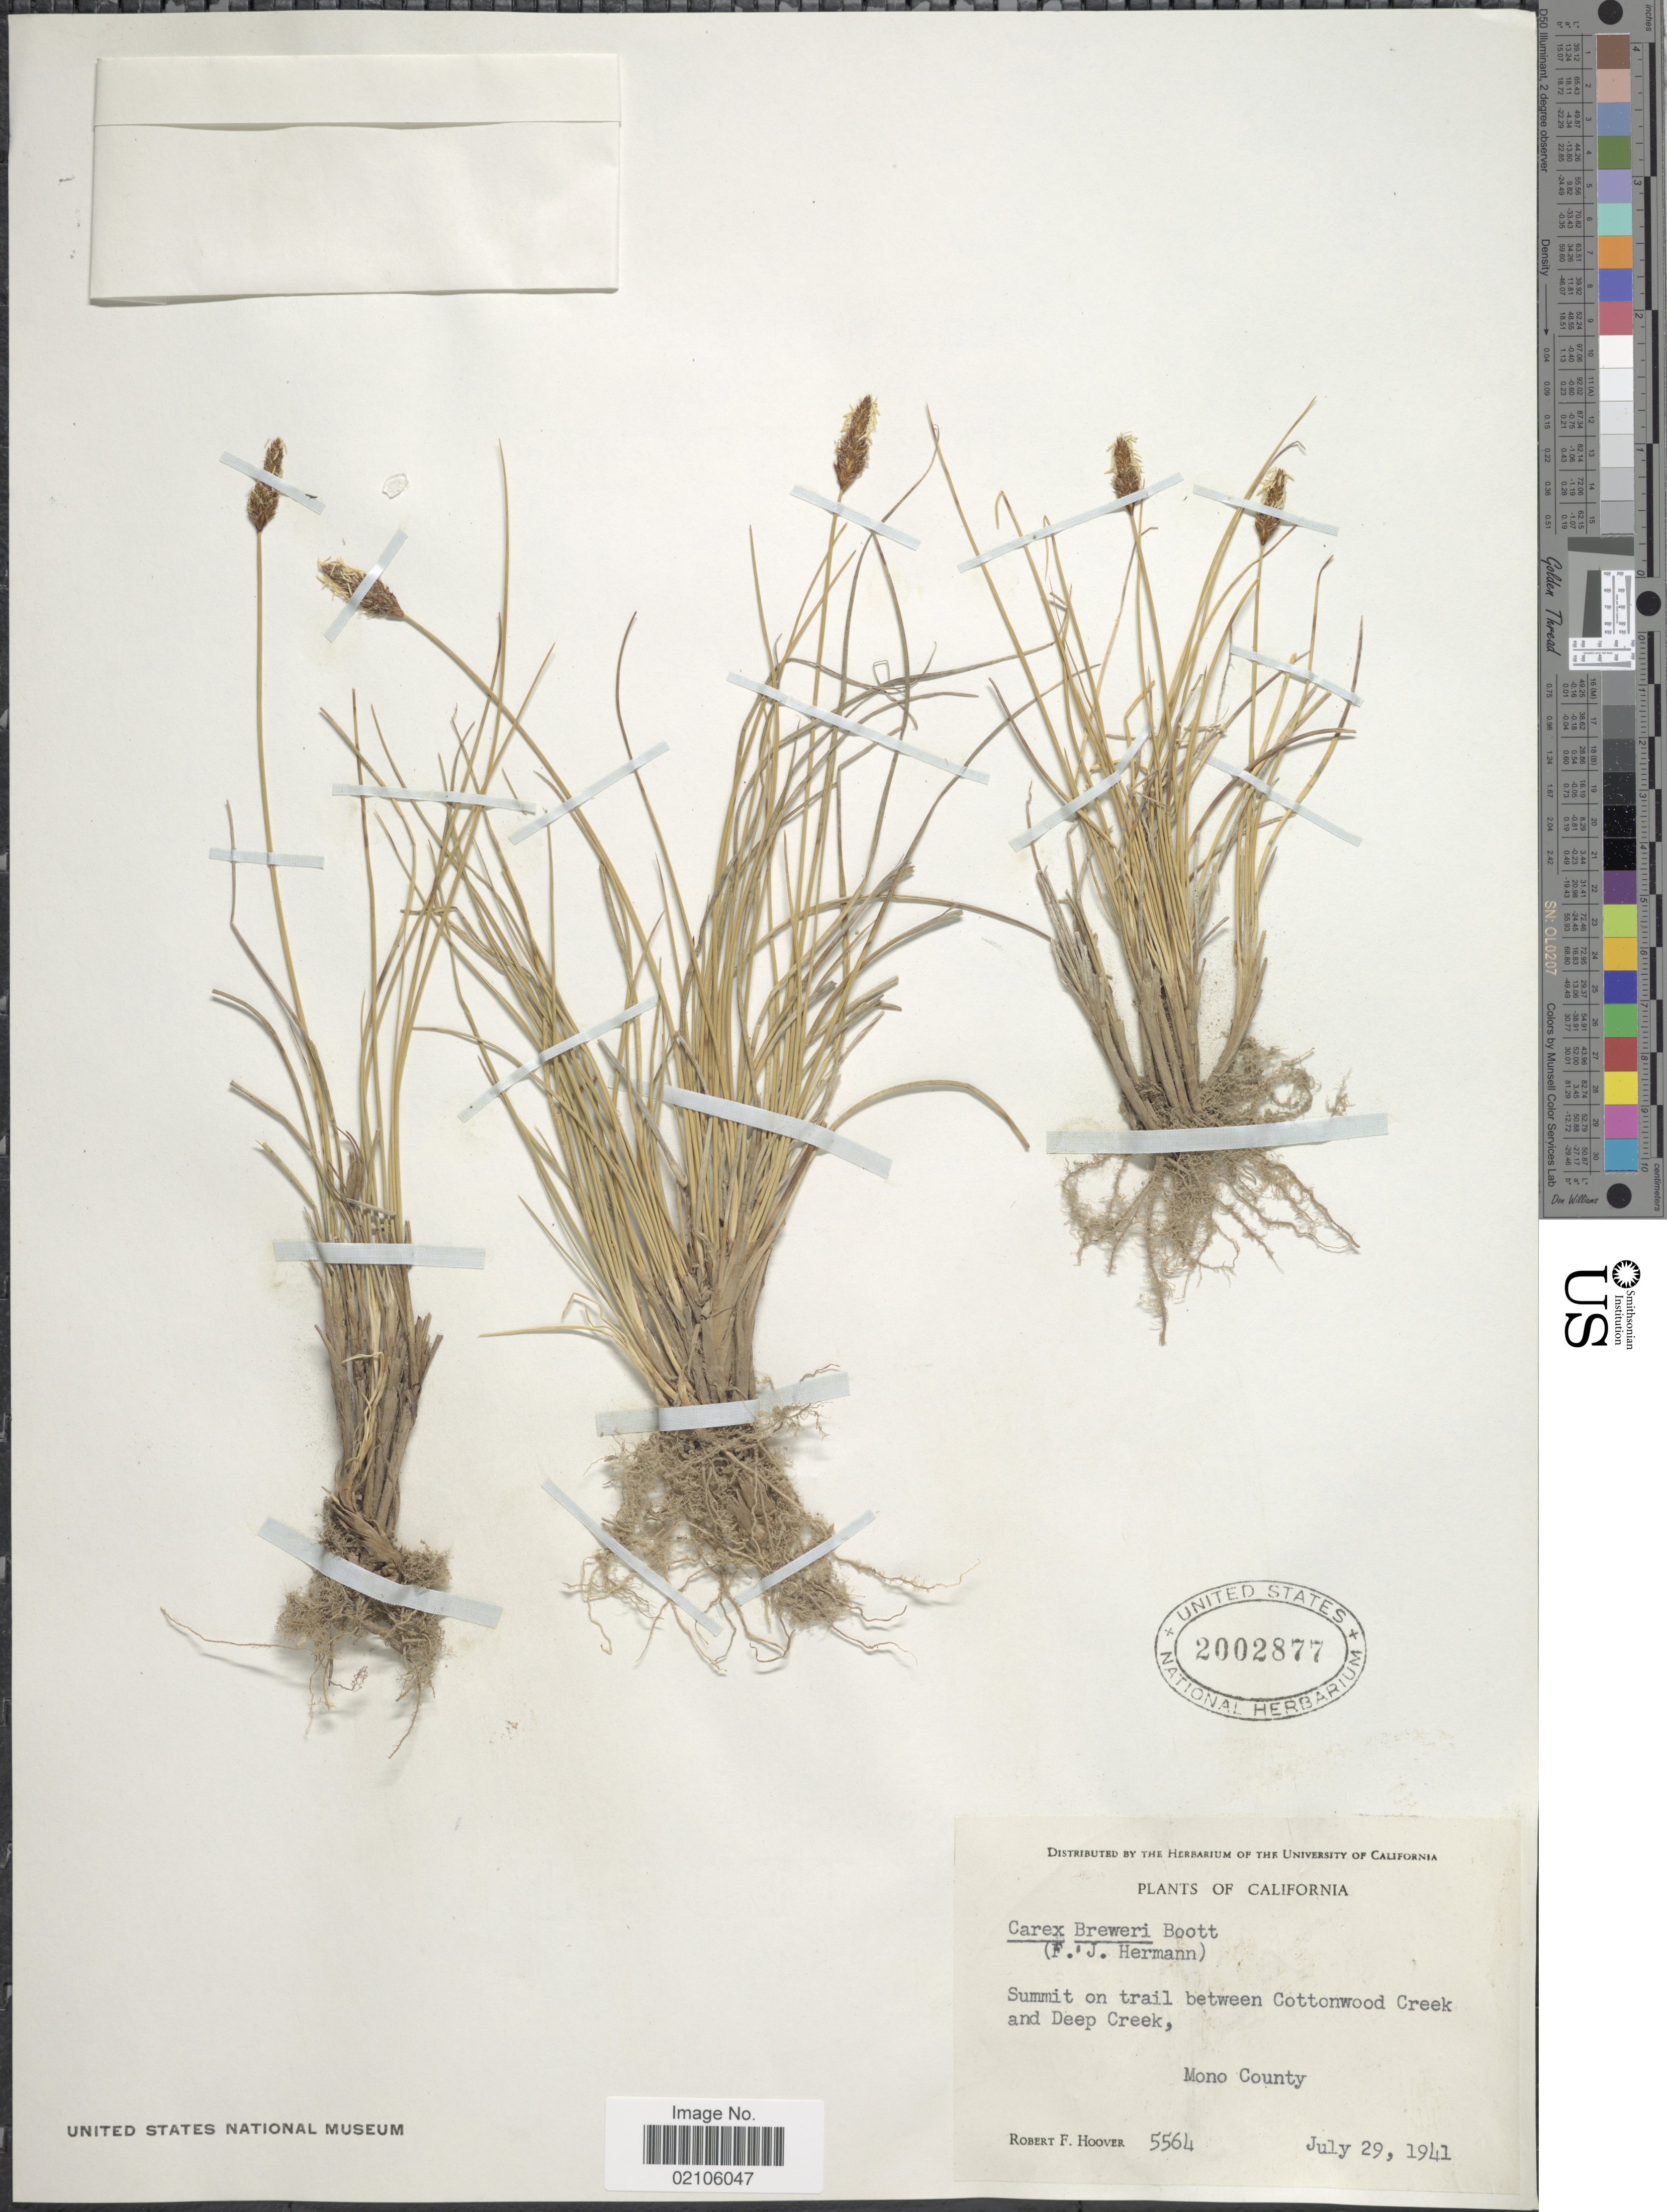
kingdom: Plantae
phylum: Tracheophyta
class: Liliopsida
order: Poales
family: Cyperaceae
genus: Carex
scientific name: Carex breweri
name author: Boott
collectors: R. F. Hoover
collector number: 5564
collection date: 1941-07-29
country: United States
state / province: California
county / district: Mono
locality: Summit on trail between Cottonwood Creek and Deep Creek, Mono County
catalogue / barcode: US 2002877